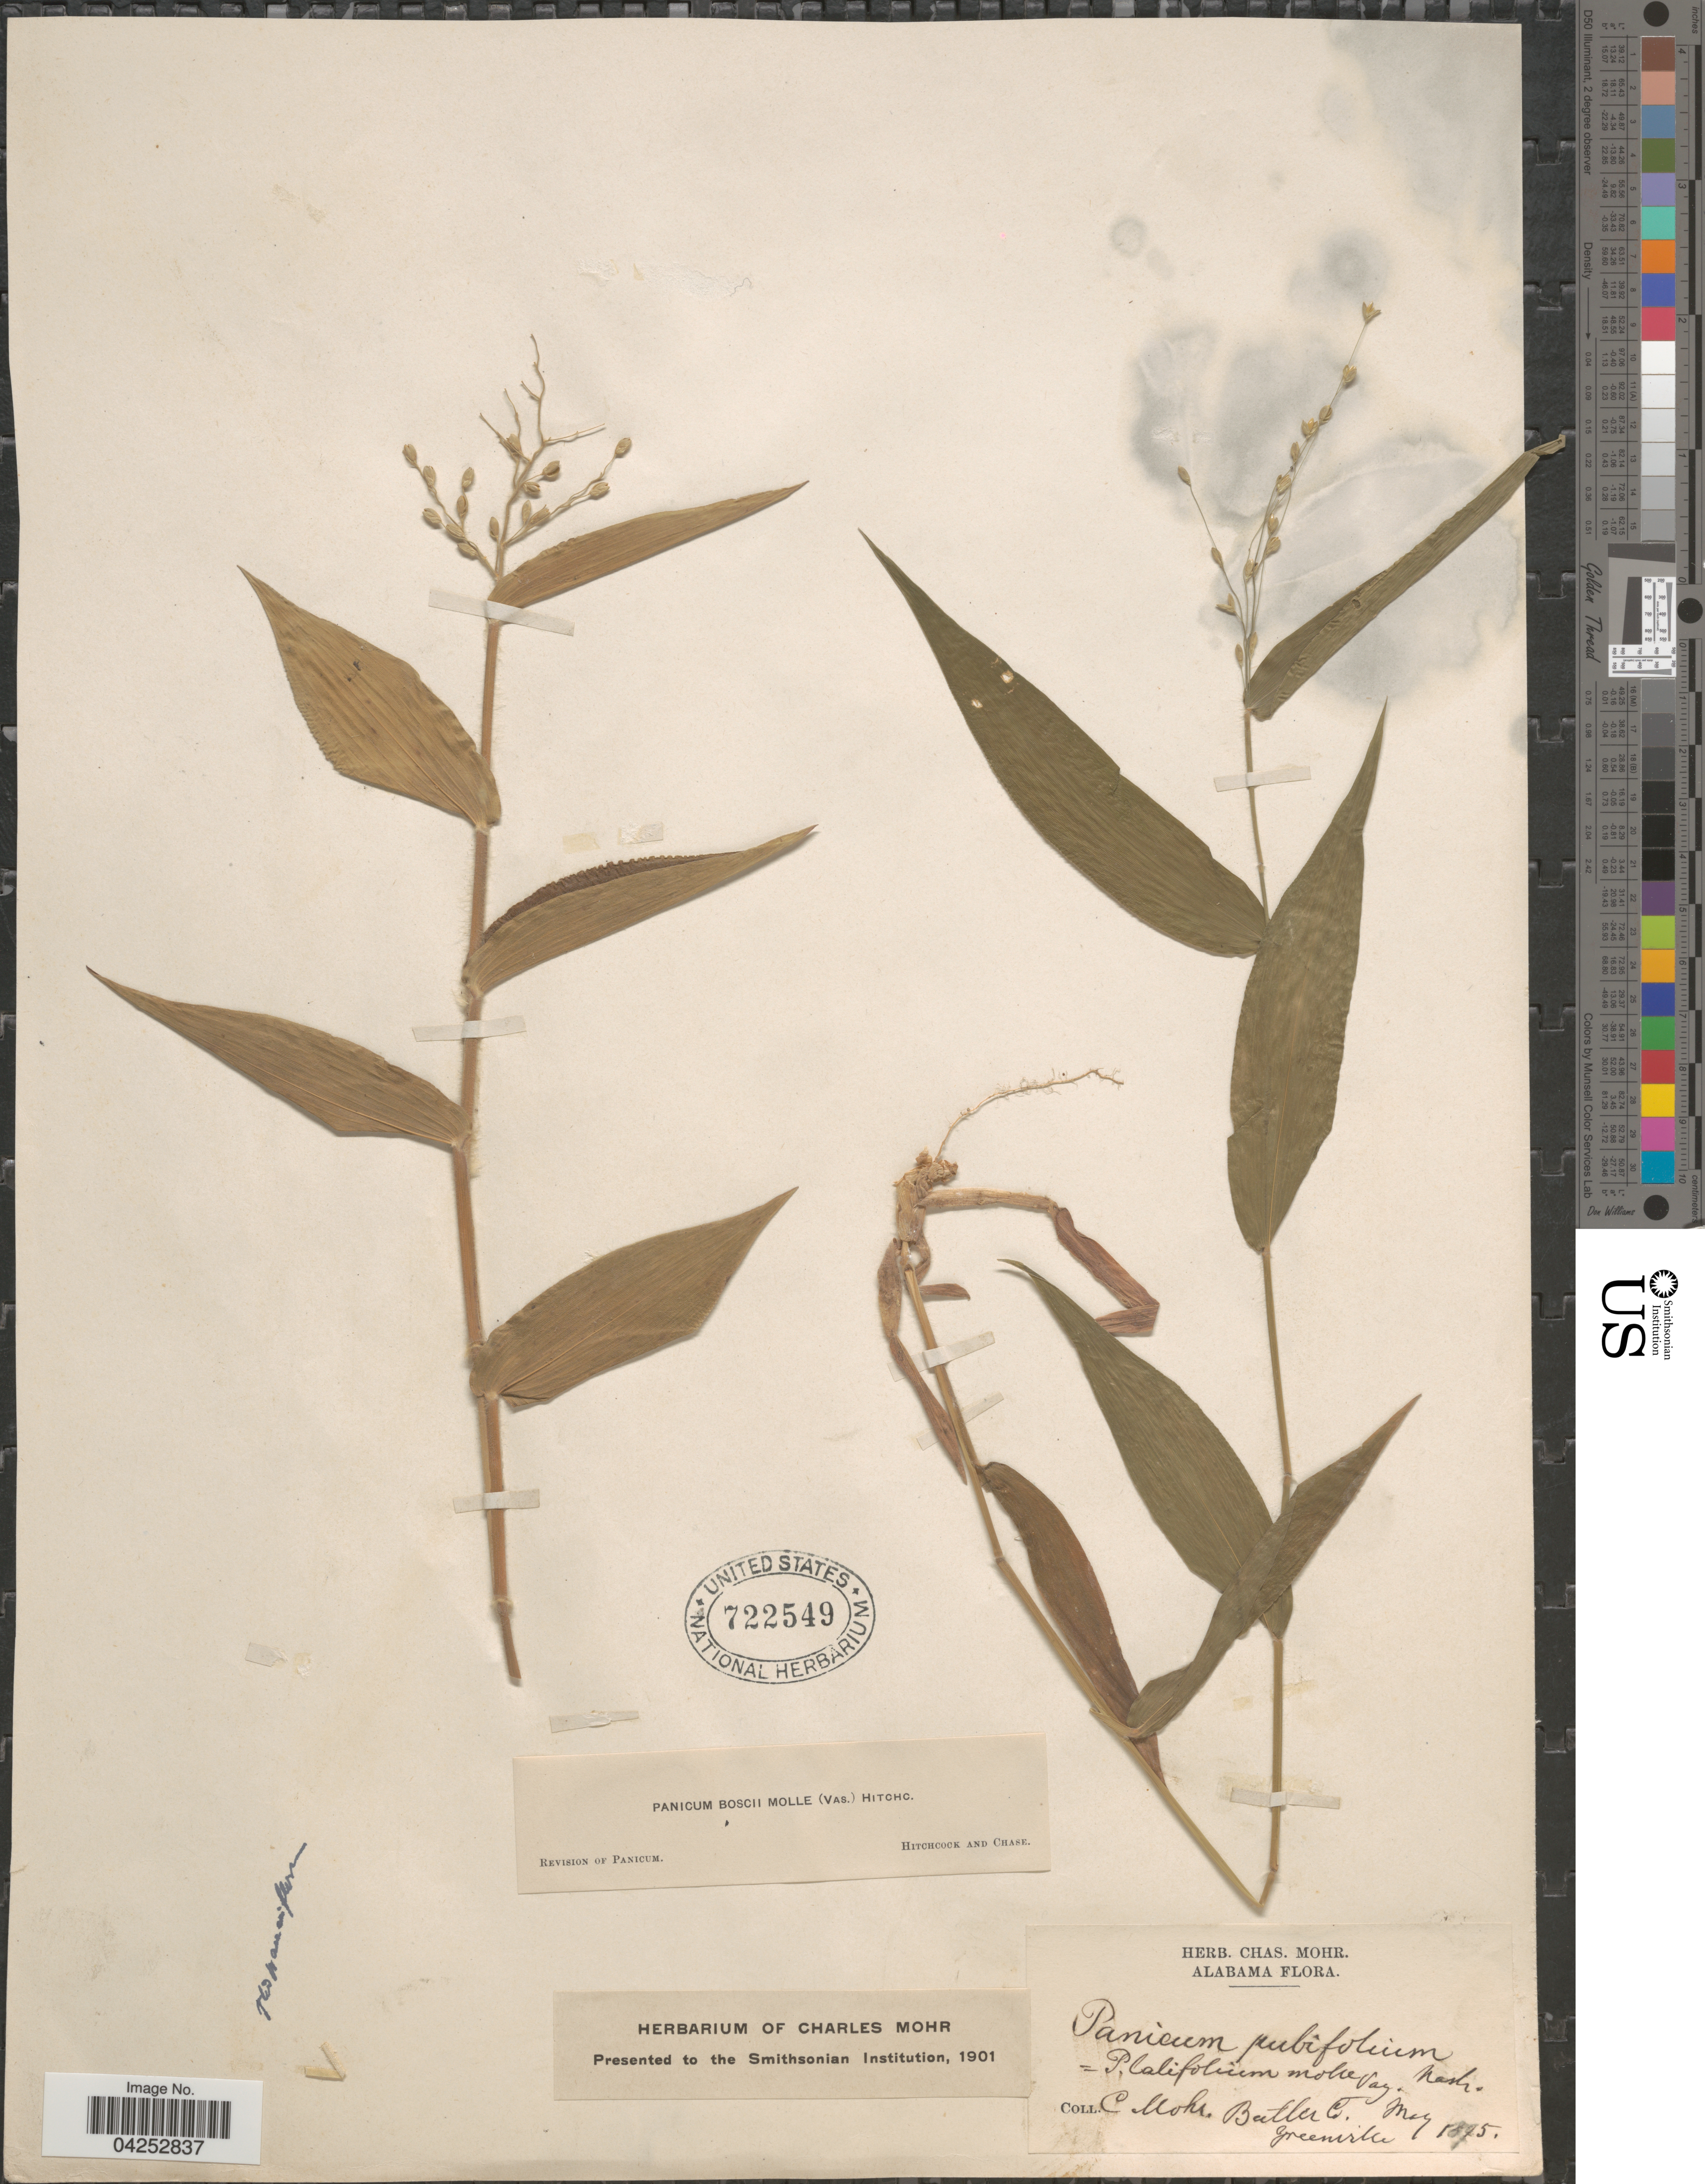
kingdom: Plantae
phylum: Tracheophyta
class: Liliopsida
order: Poales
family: Poaceae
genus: Dichanthelium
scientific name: Dichanthelium boscii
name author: (Poir.) Gould & C.A. Clark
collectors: Mohr, C. T. (herbarium)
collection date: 1875-05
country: United States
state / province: Alabama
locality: Butler Co. Greenville.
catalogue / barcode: US 722549